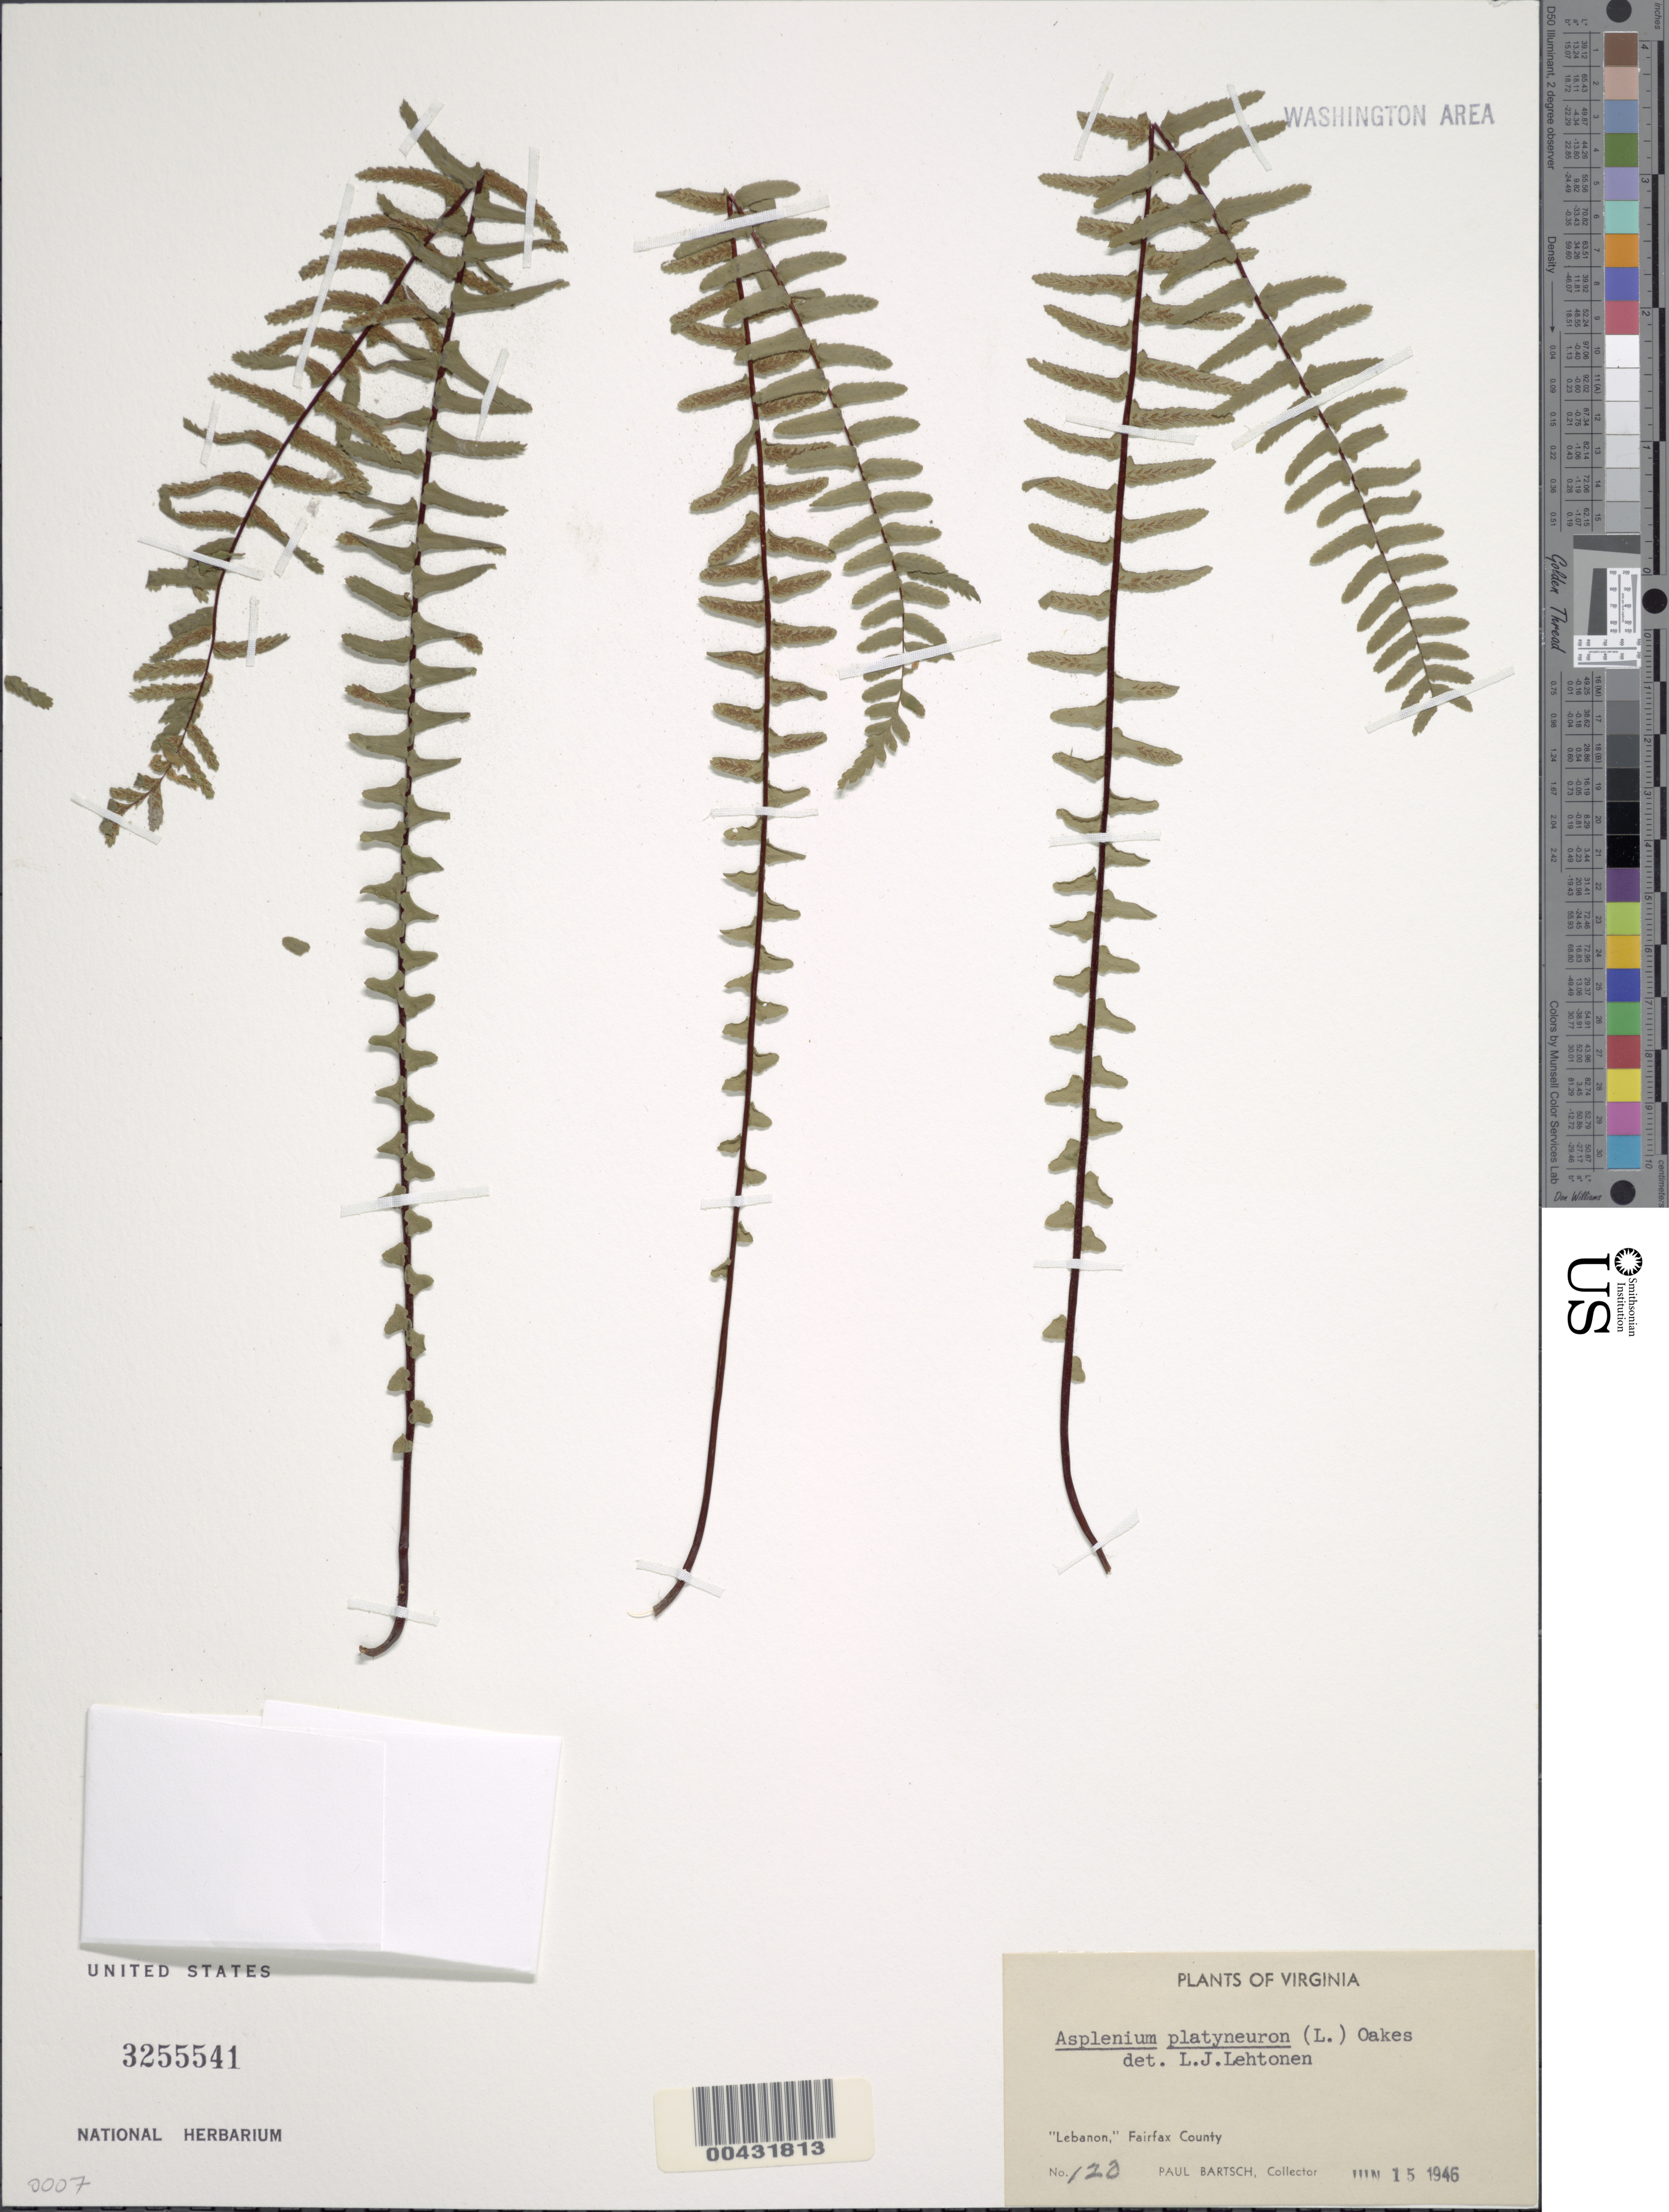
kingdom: Plantae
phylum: Tracheophyta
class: Polypodiopsida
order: Polypodiales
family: Aspleniaceae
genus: Asplenium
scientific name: Asplenium platyneuron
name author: (L.) Britton, Stearns & Poggenb.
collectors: P. Bartsch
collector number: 120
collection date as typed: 15 Jun 1946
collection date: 1946-06-15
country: United States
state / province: Virginia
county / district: Fairfax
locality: Lebanon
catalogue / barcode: US 3255541